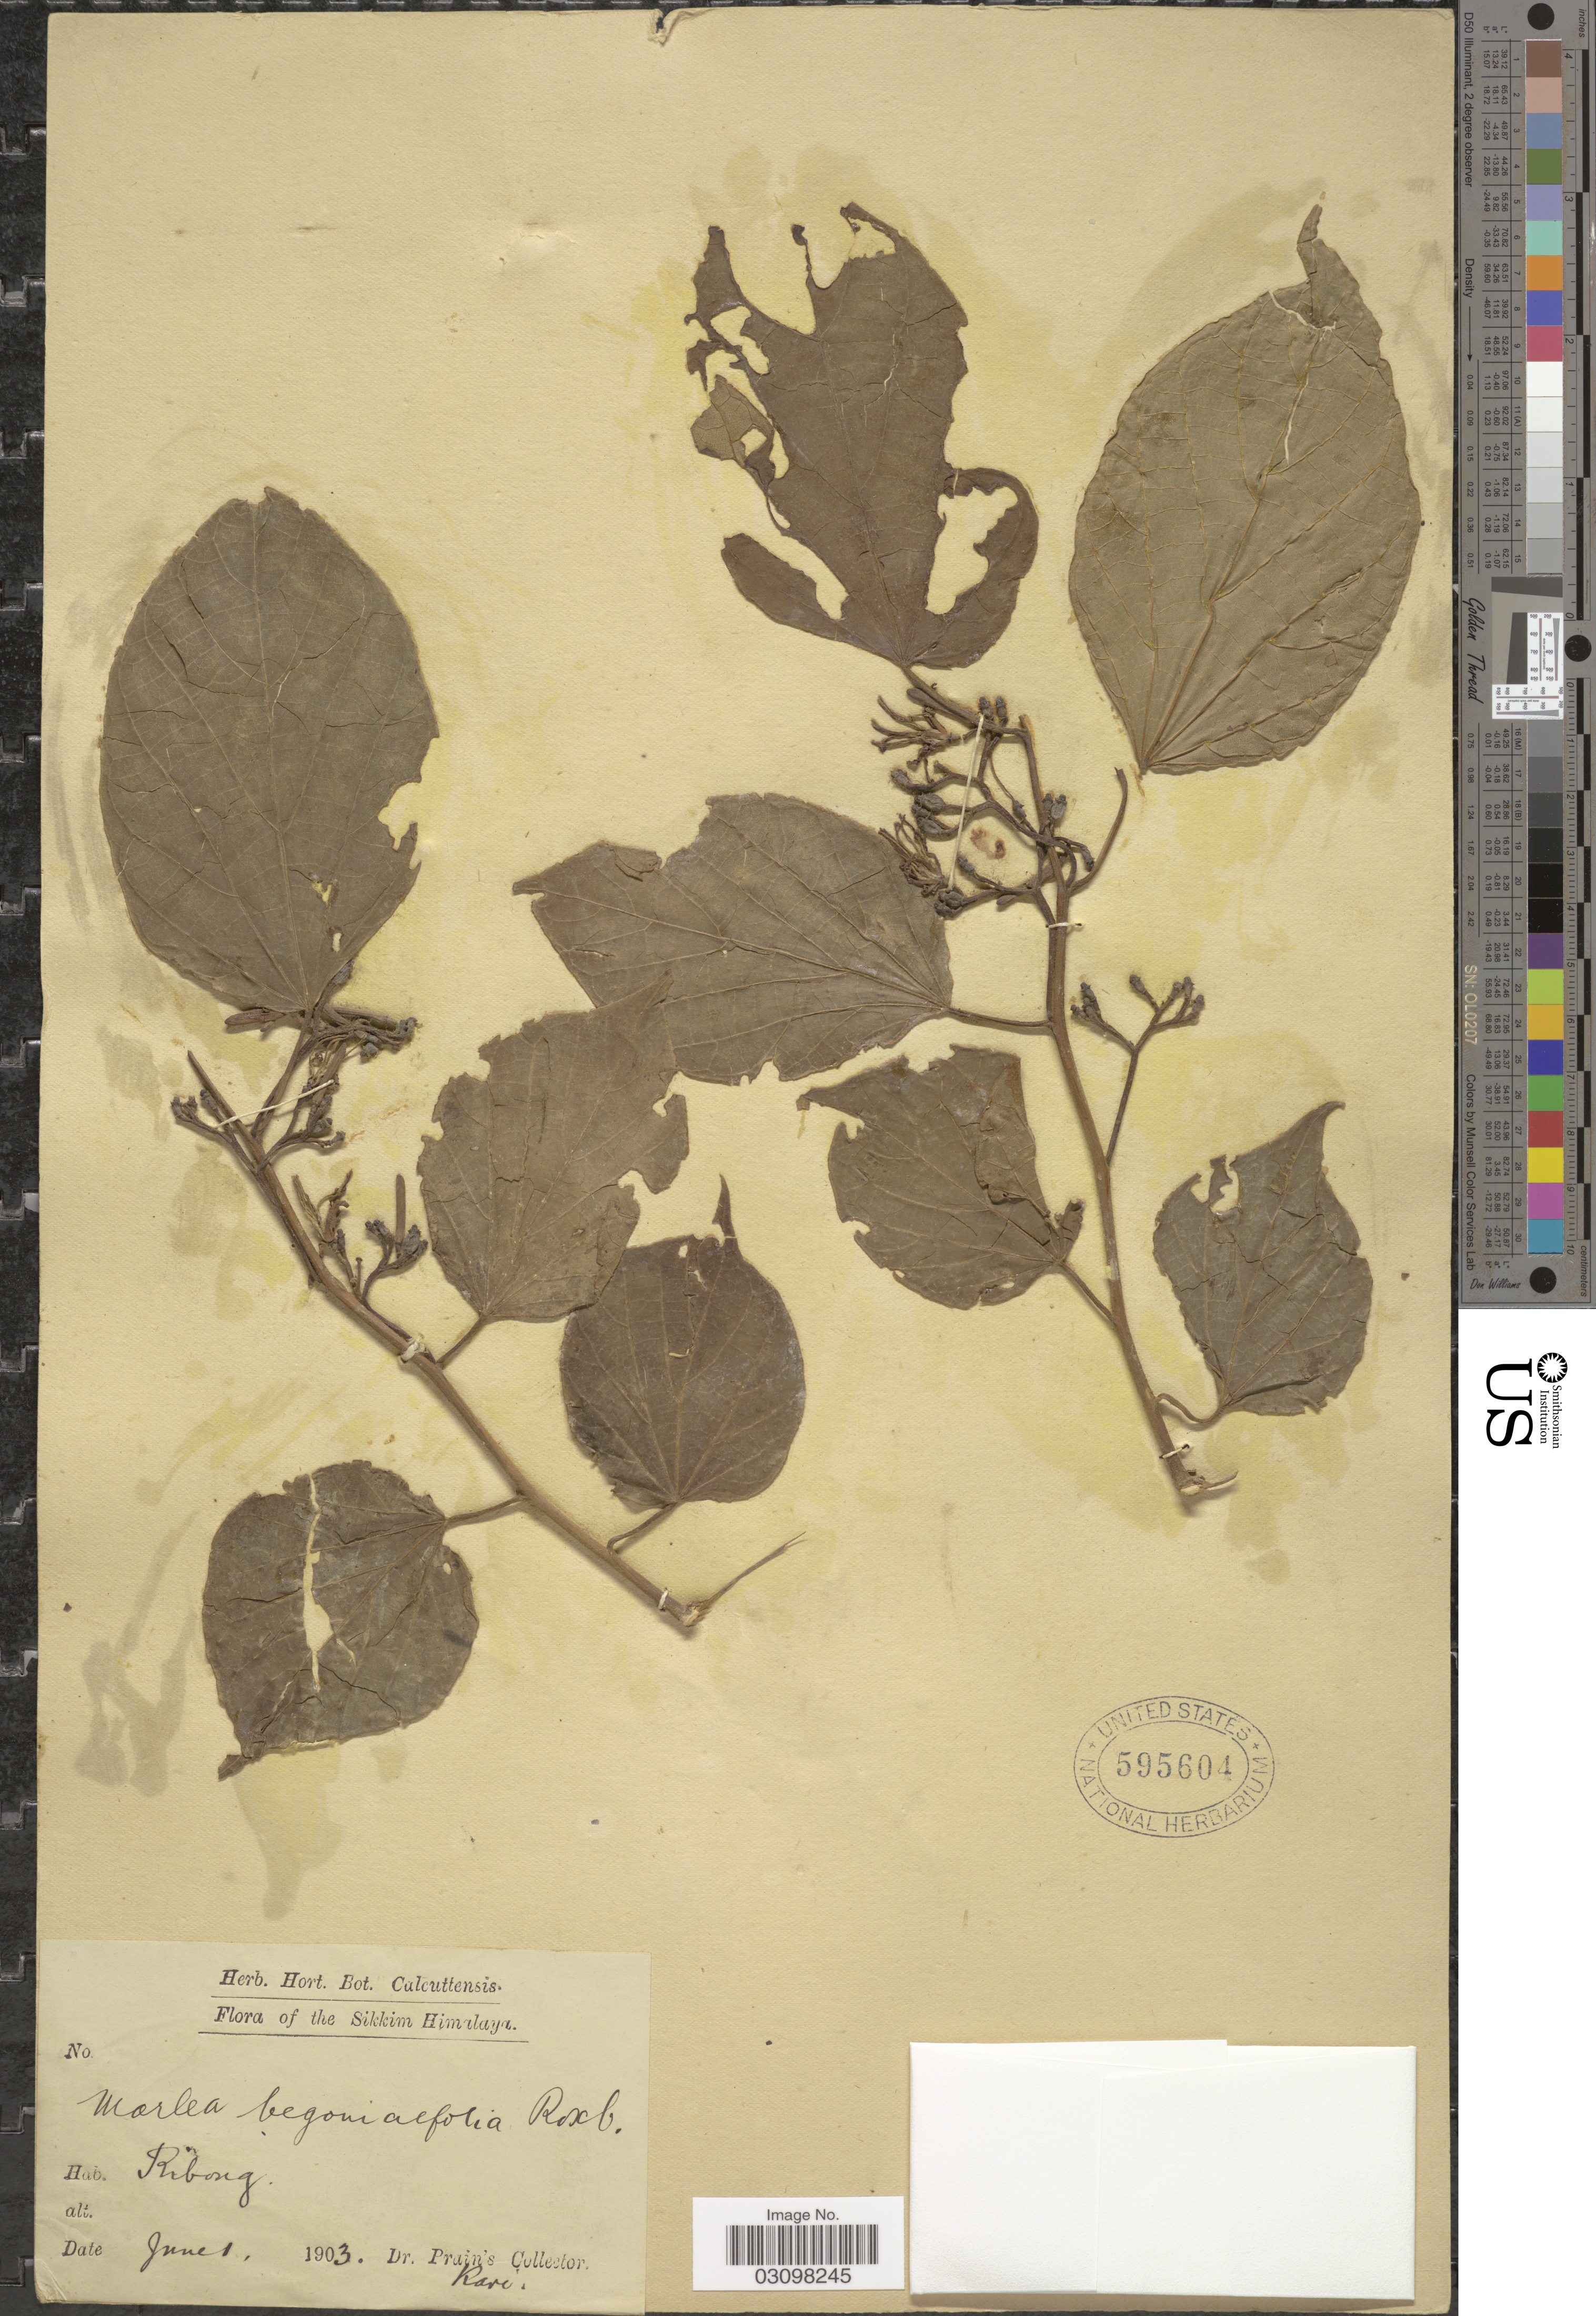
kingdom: Plantae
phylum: Tracheophyta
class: Magnoliopsida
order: Cornales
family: Cornaceae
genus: Alangium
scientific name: Alangium begoniifolium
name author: (Roxb.) Baill.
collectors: Dr. Prain's collector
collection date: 1903-06-01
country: India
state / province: Sikkim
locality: Sikkim Himalaya. Ribong.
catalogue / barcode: US 595604